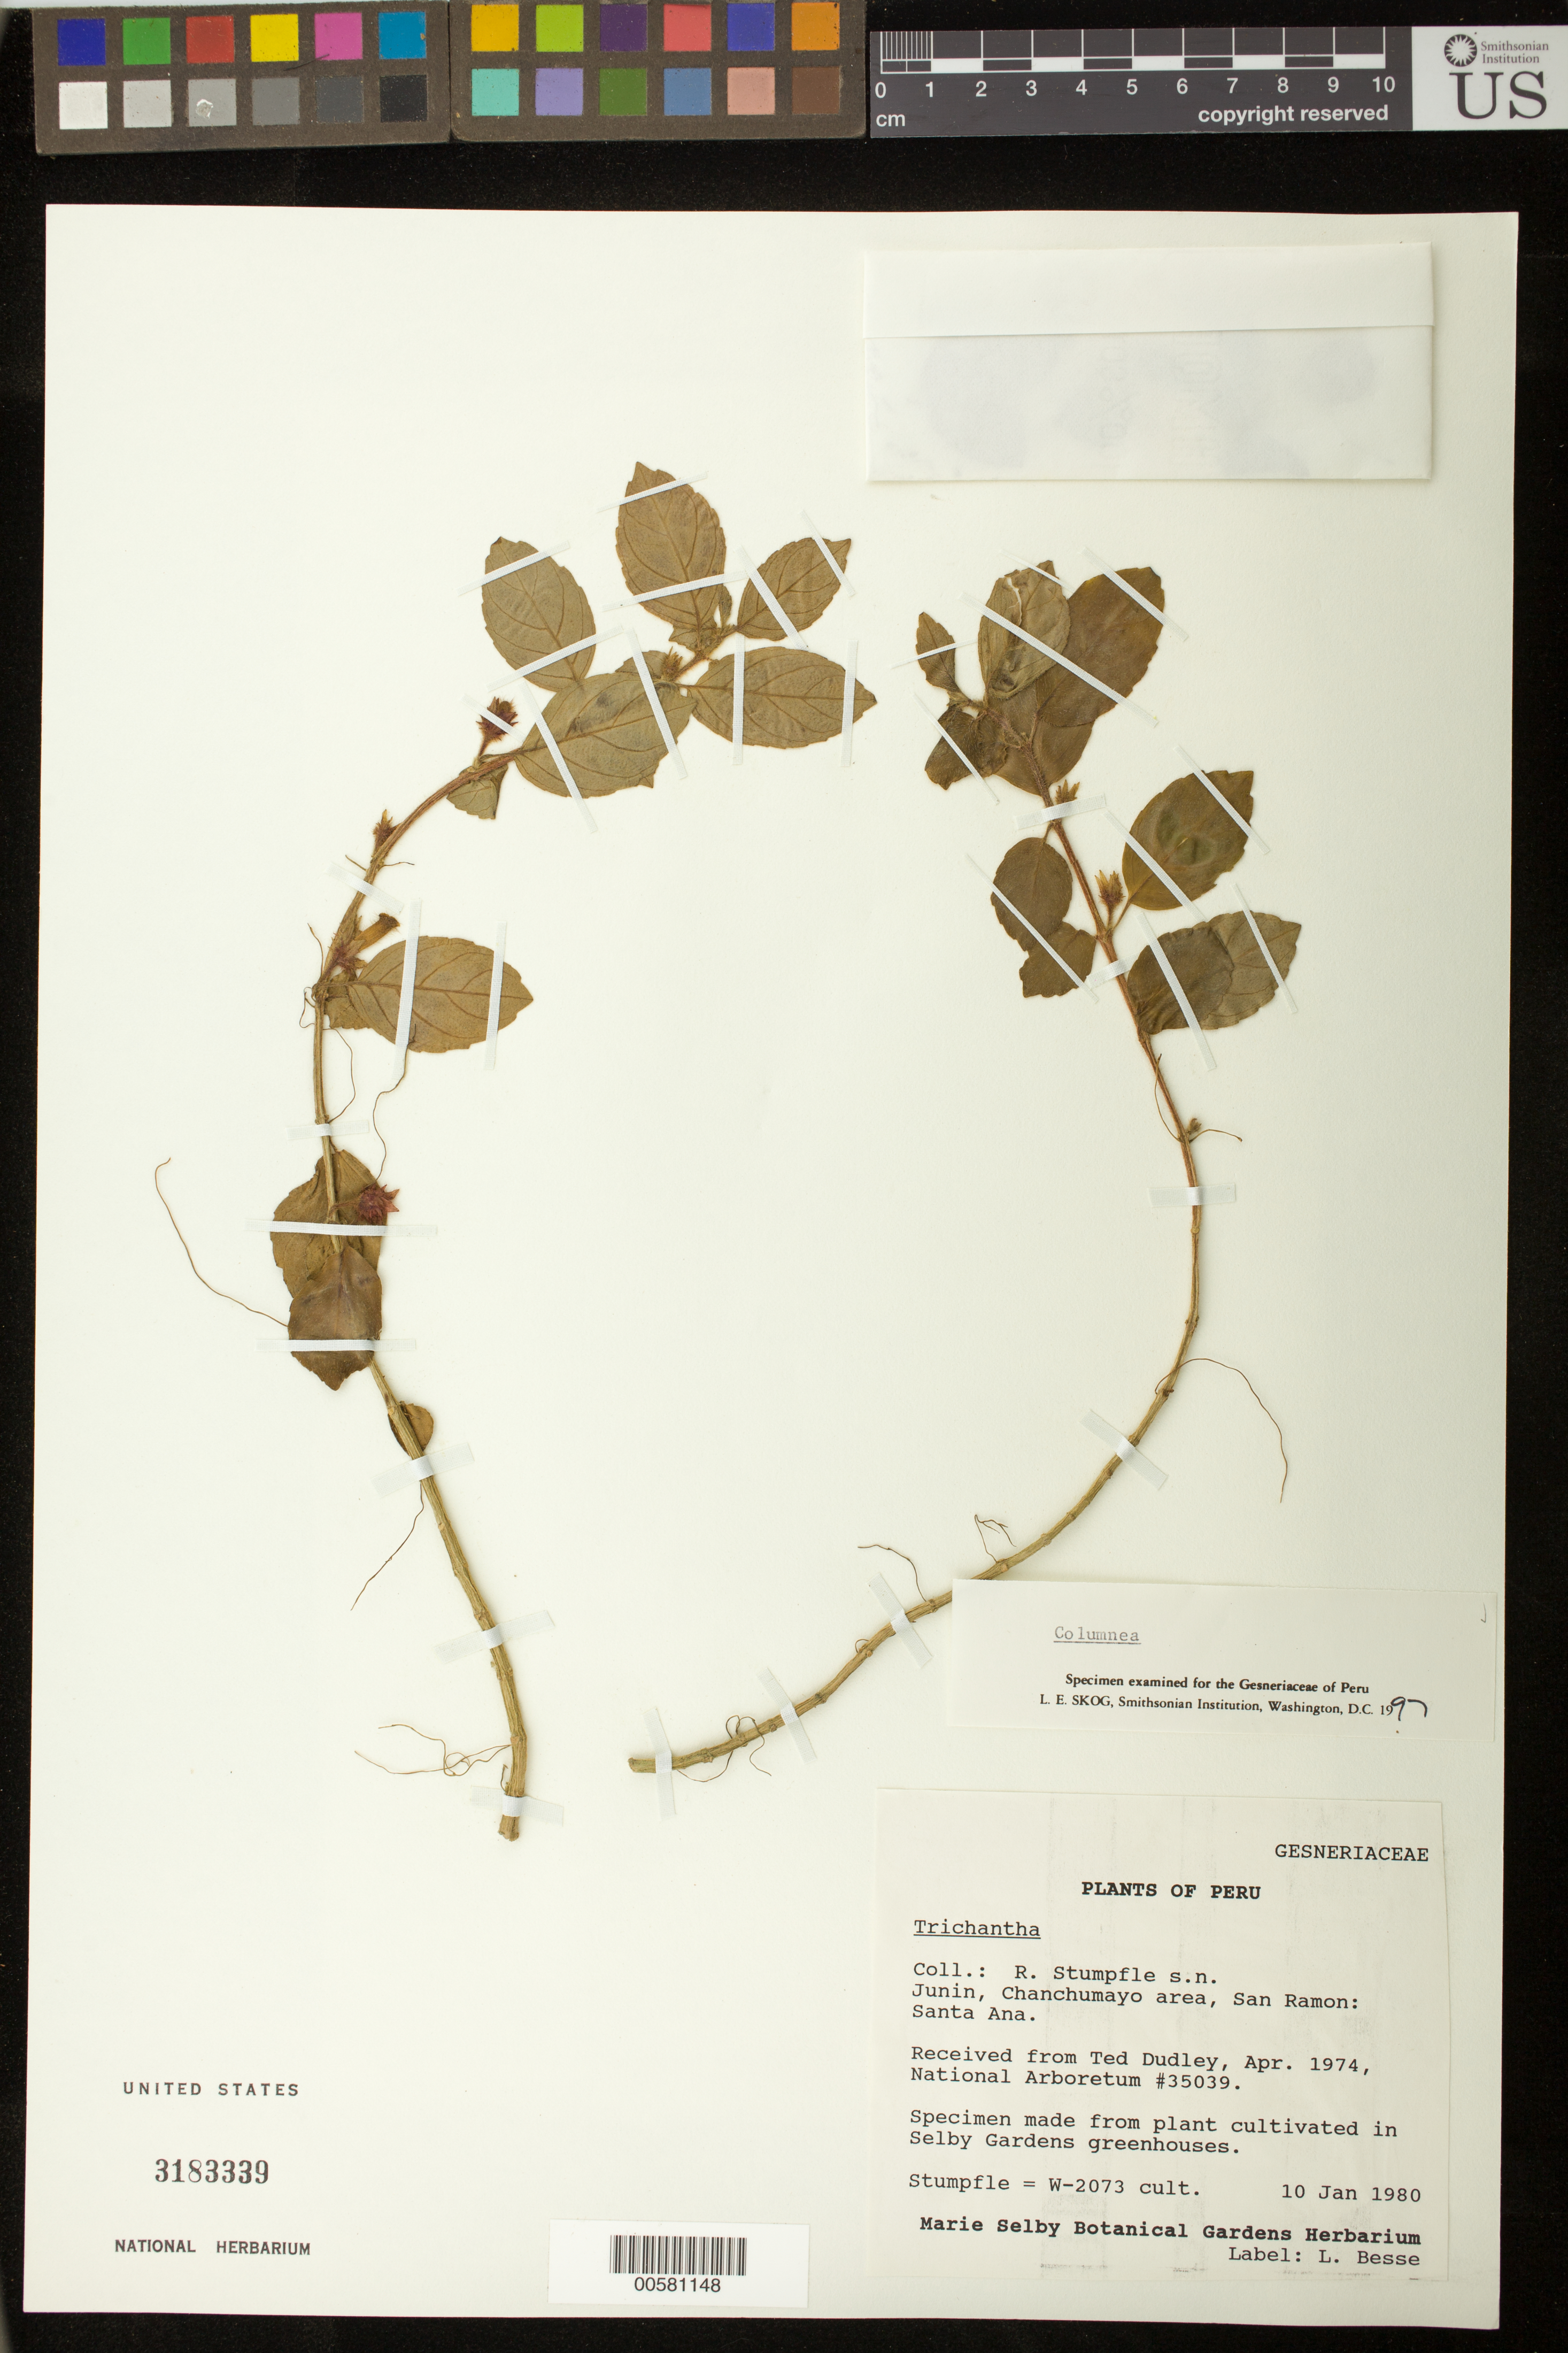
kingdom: Plantae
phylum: Tracheophyta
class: Magnoliopsida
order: Lamiales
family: Gesneriaceae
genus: Columnea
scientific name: Columnea sp.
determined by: Skog, Laurence E.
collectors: H. J. Wiehler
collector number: s.n. [W-2073]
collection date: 1980-01-10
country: United States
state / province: Florida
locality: Cultivated in Marie Selby Botanical Gardens greenhouses.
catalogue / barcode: US 3183339